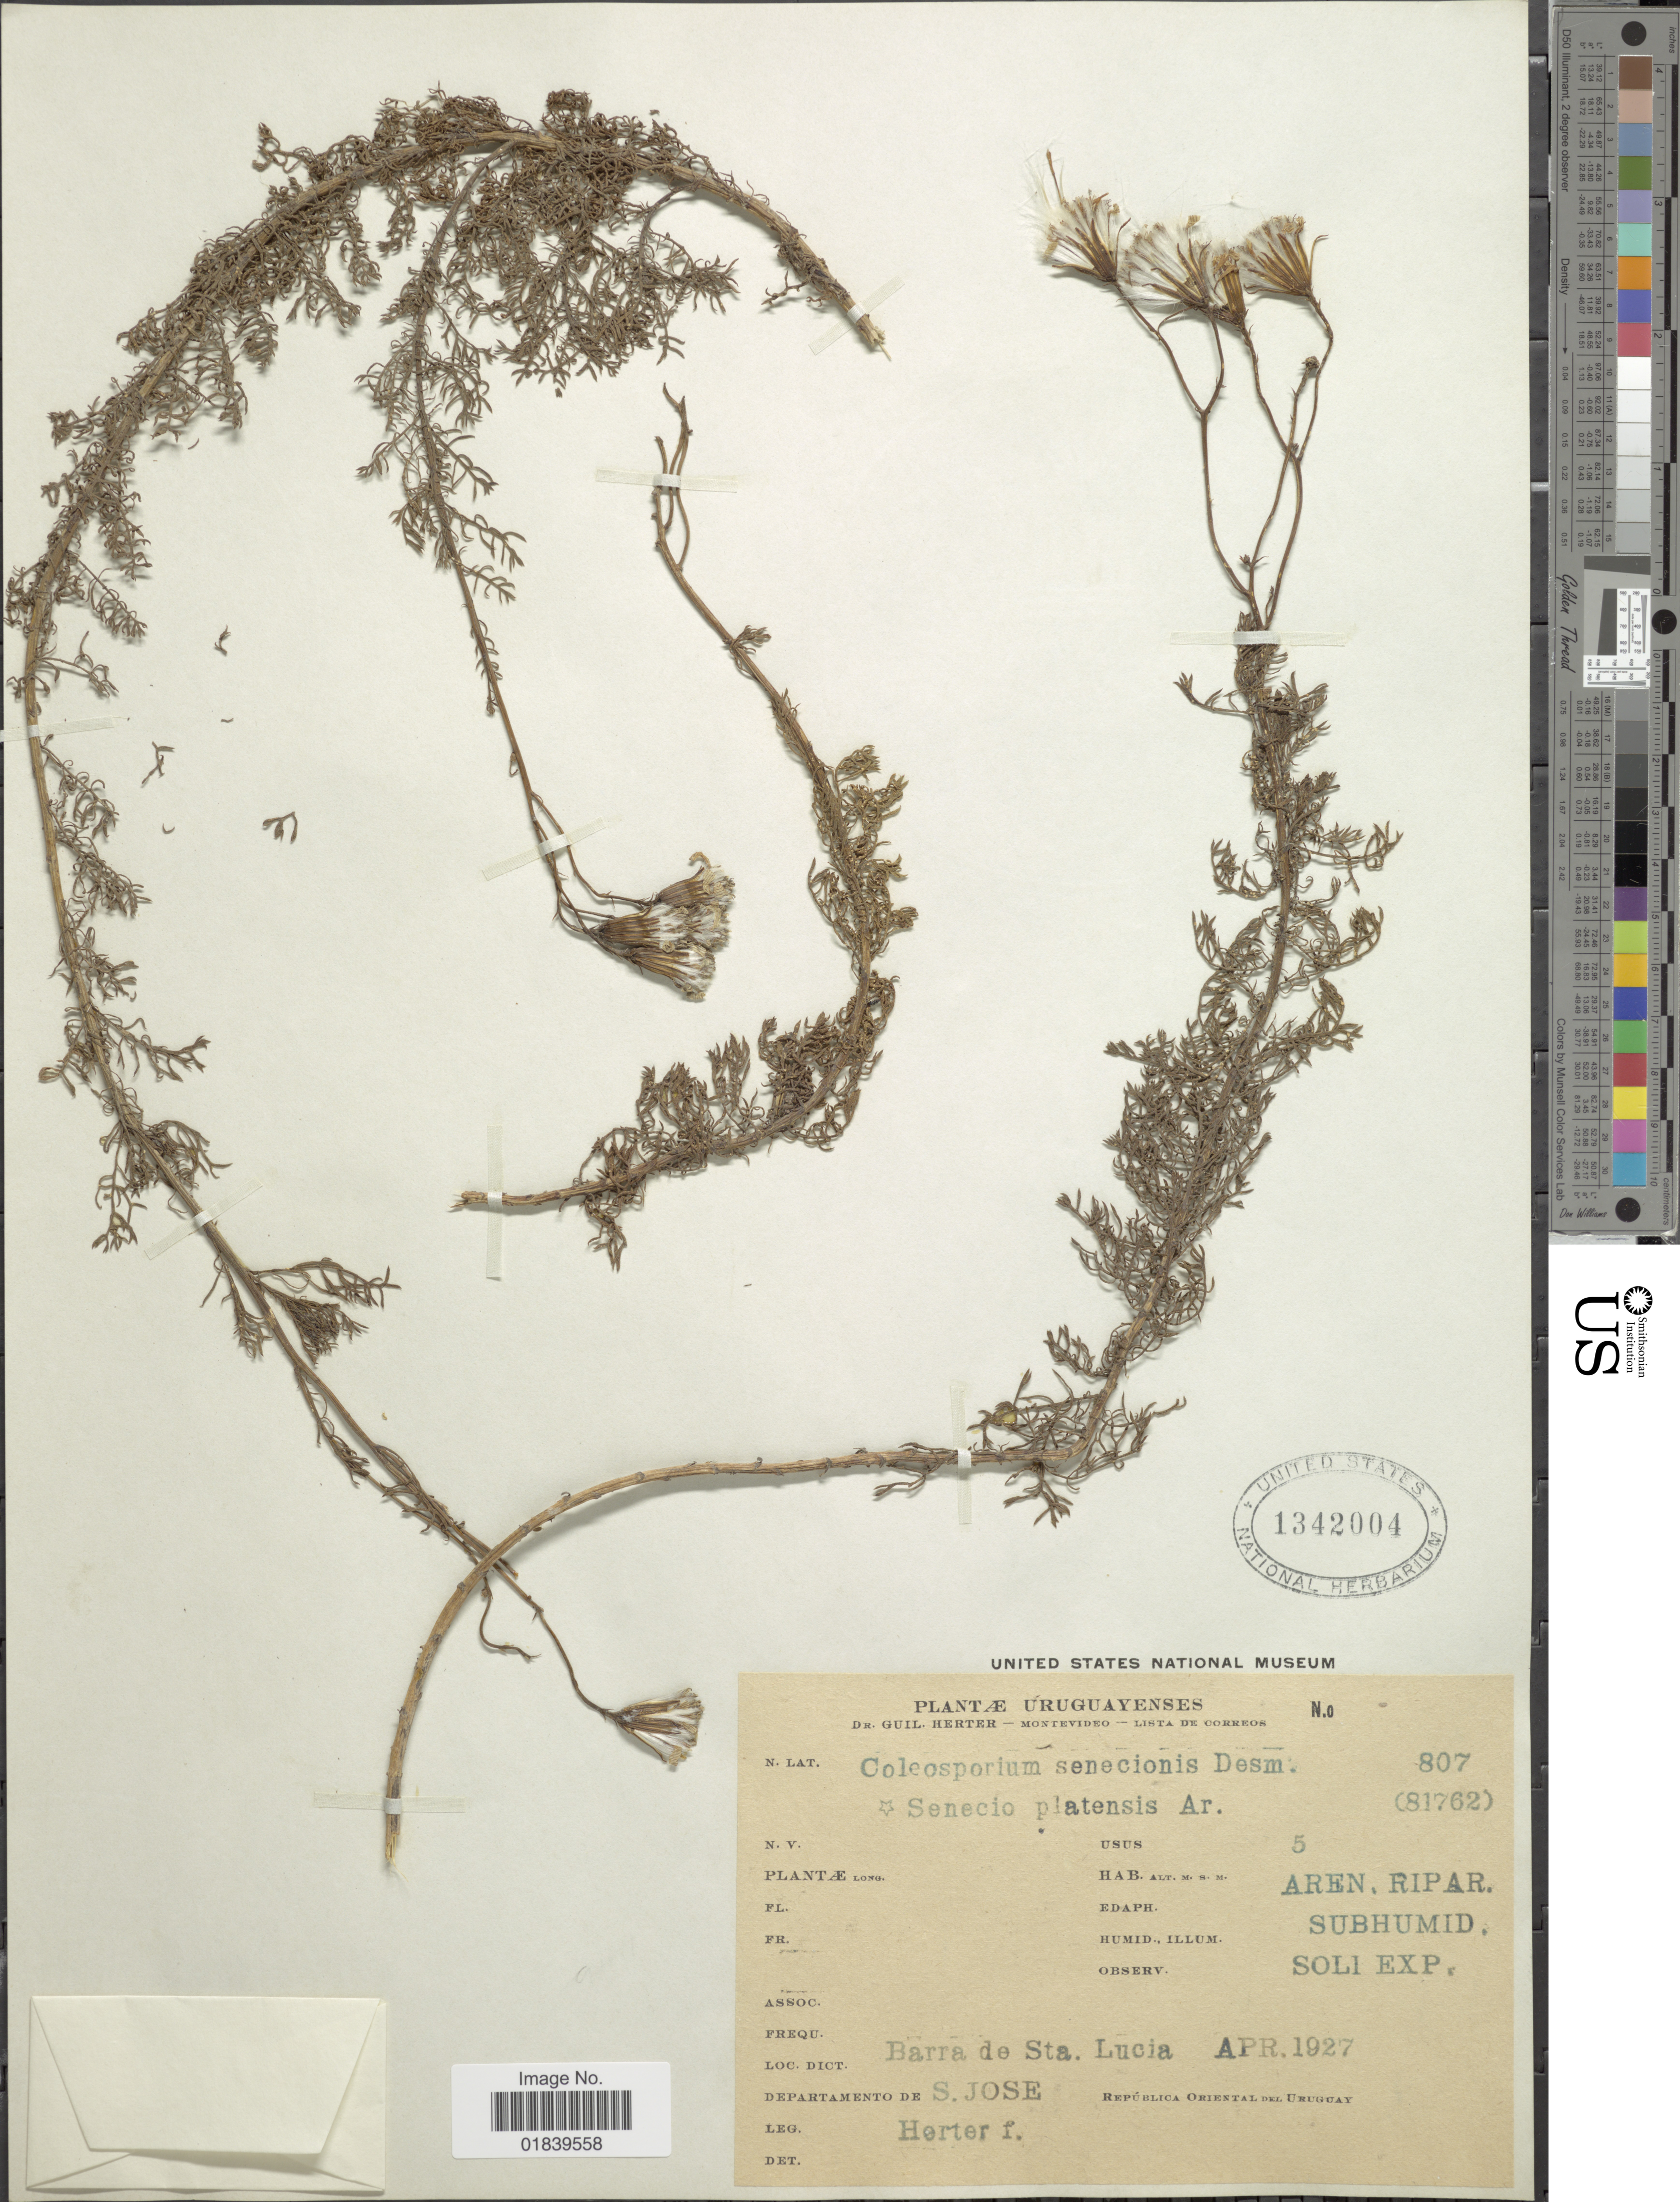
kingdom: Plantae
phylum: Tracheophyta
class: Magnoliopsida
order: Asterales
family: Asteraceae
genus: Senecio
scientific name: Senecio platensis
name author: Arechav.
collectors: W. G. Herter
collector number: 807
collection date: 1927-04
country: Uruguay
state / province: San Jose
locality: Barra de Sta. Lucia. Departamento de S. Jose.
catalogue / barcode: US 1342004